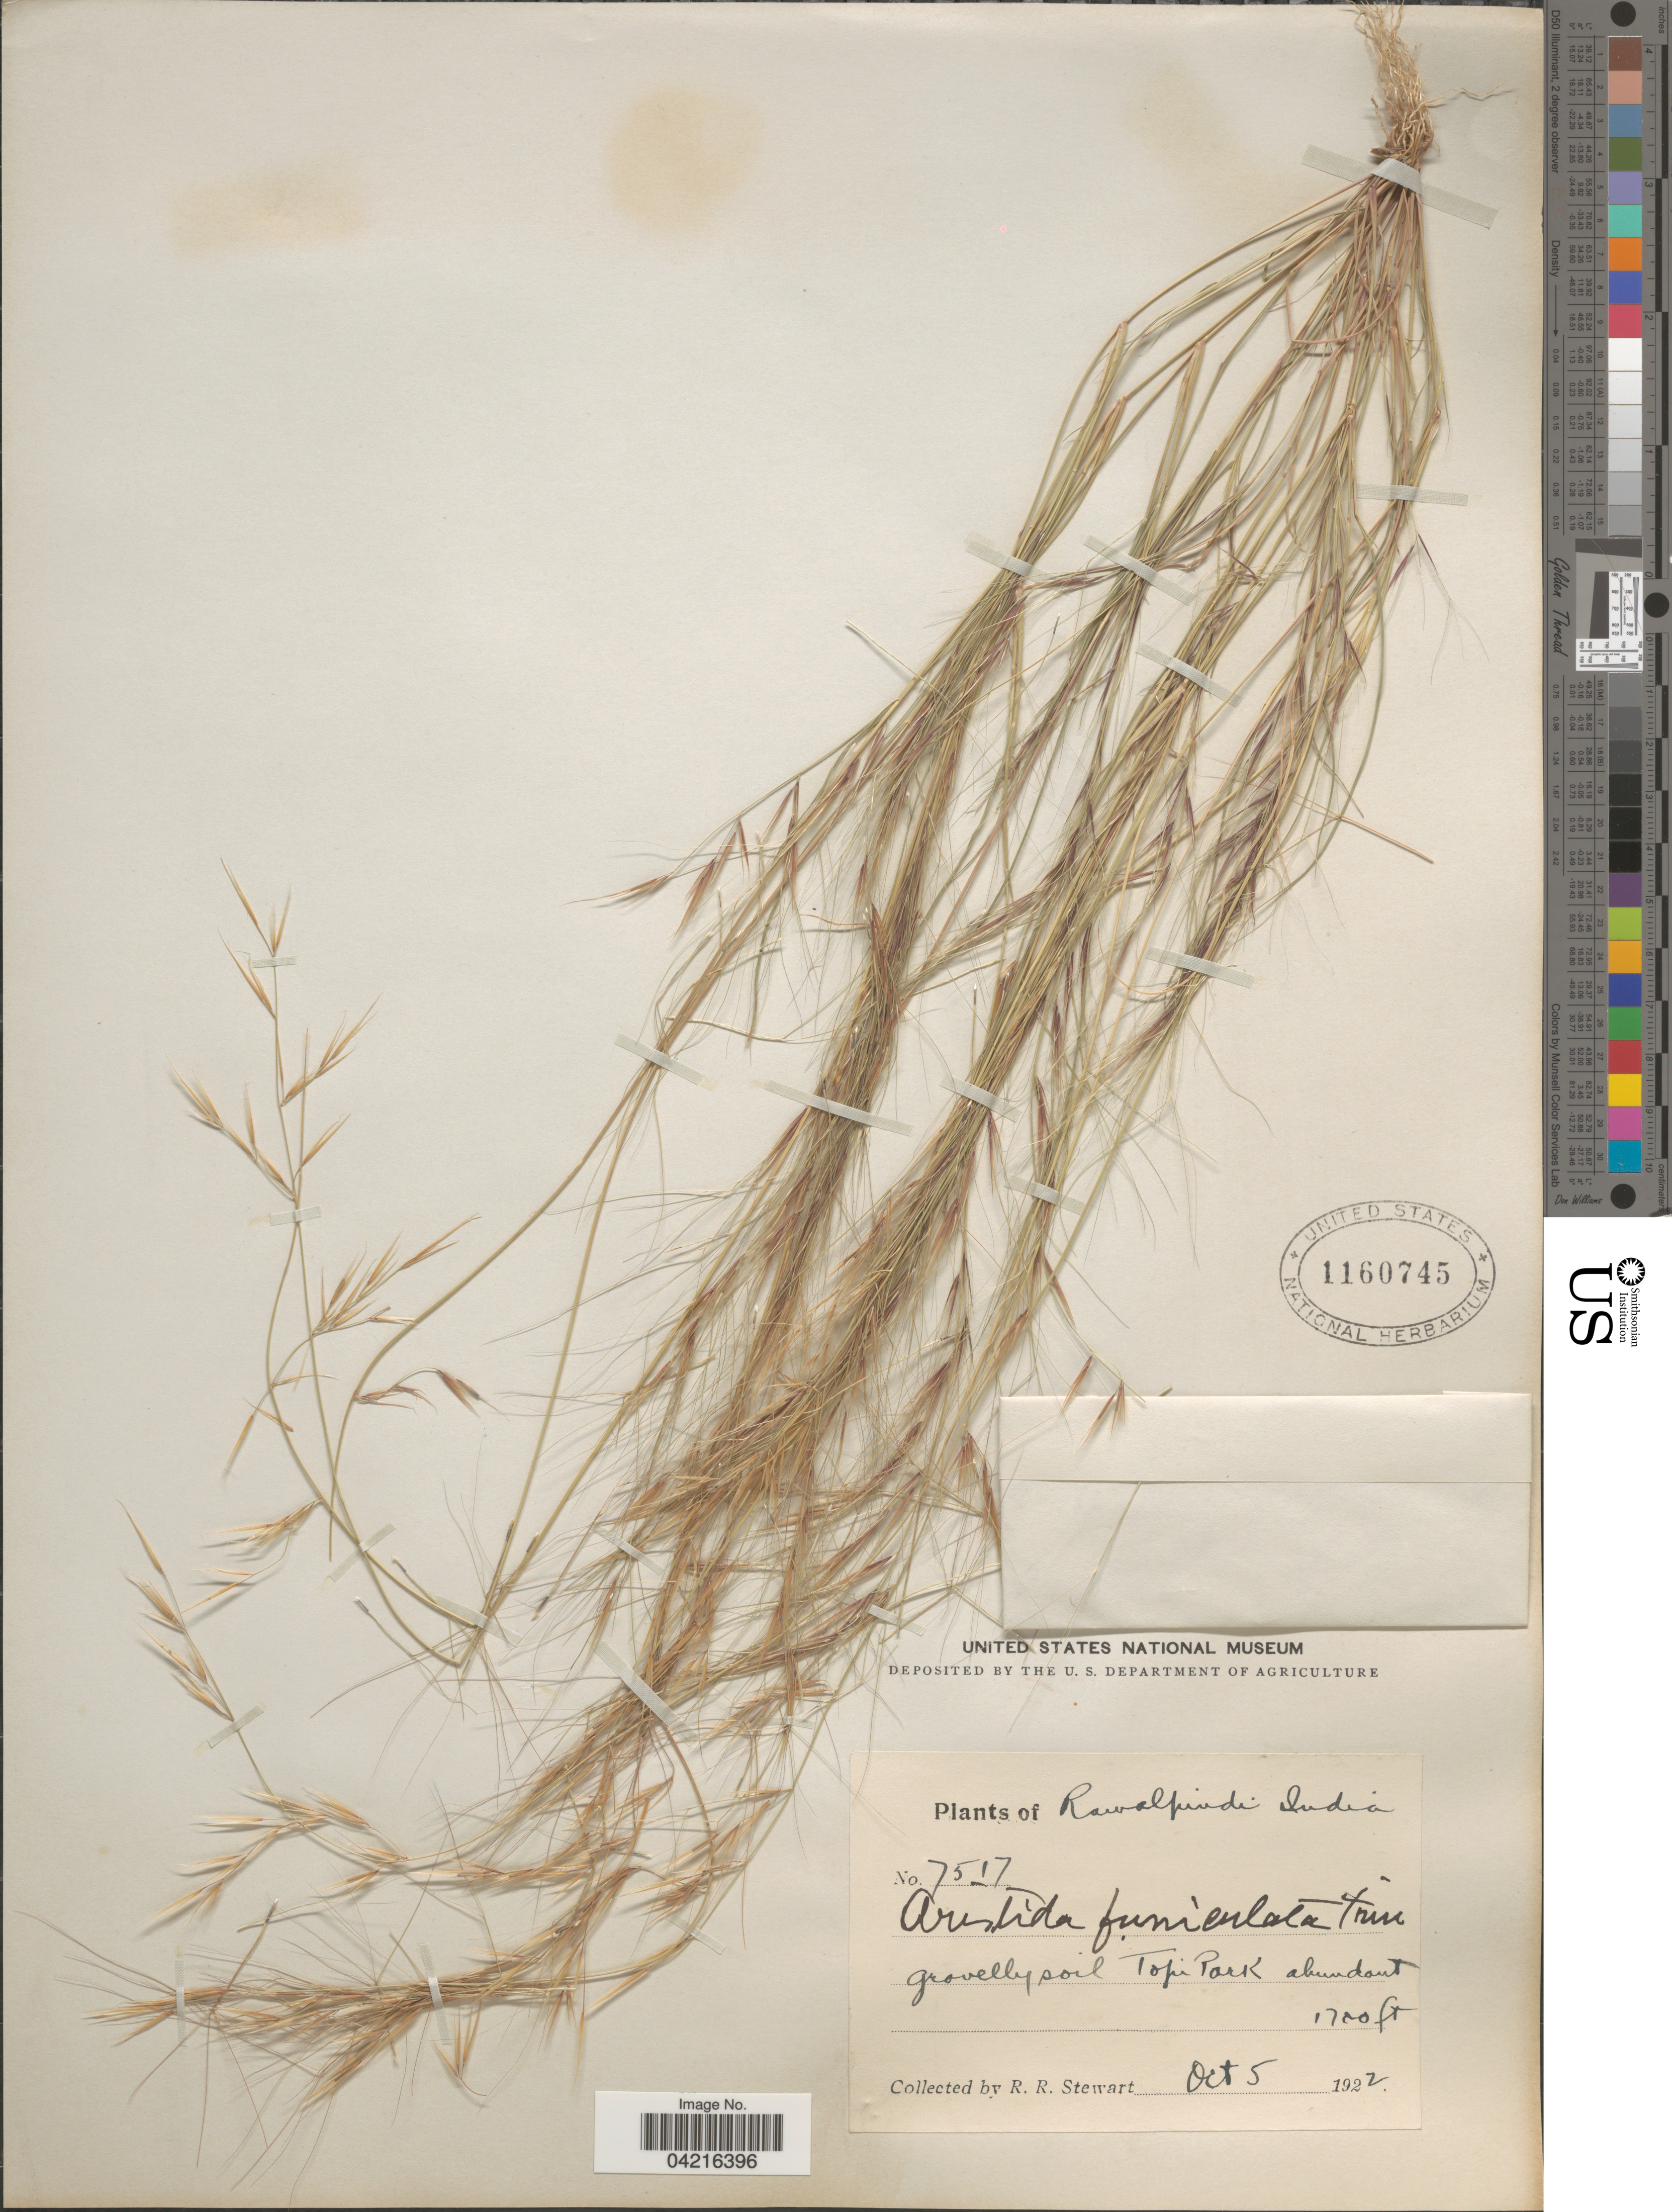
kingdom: Plantae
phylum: Tracheophyta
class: Liliopsida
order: Poales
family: Poaceae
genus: Aristida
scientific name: Aristida funiculata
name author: Trin. & Rupr.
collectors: R. Stewart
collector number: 7517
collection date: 1922-10-05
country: Pakistan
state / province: Punjab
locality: Rawalpindi. Gravelly soil Topi Park abundant.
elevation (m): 518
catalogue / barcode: US 1160745